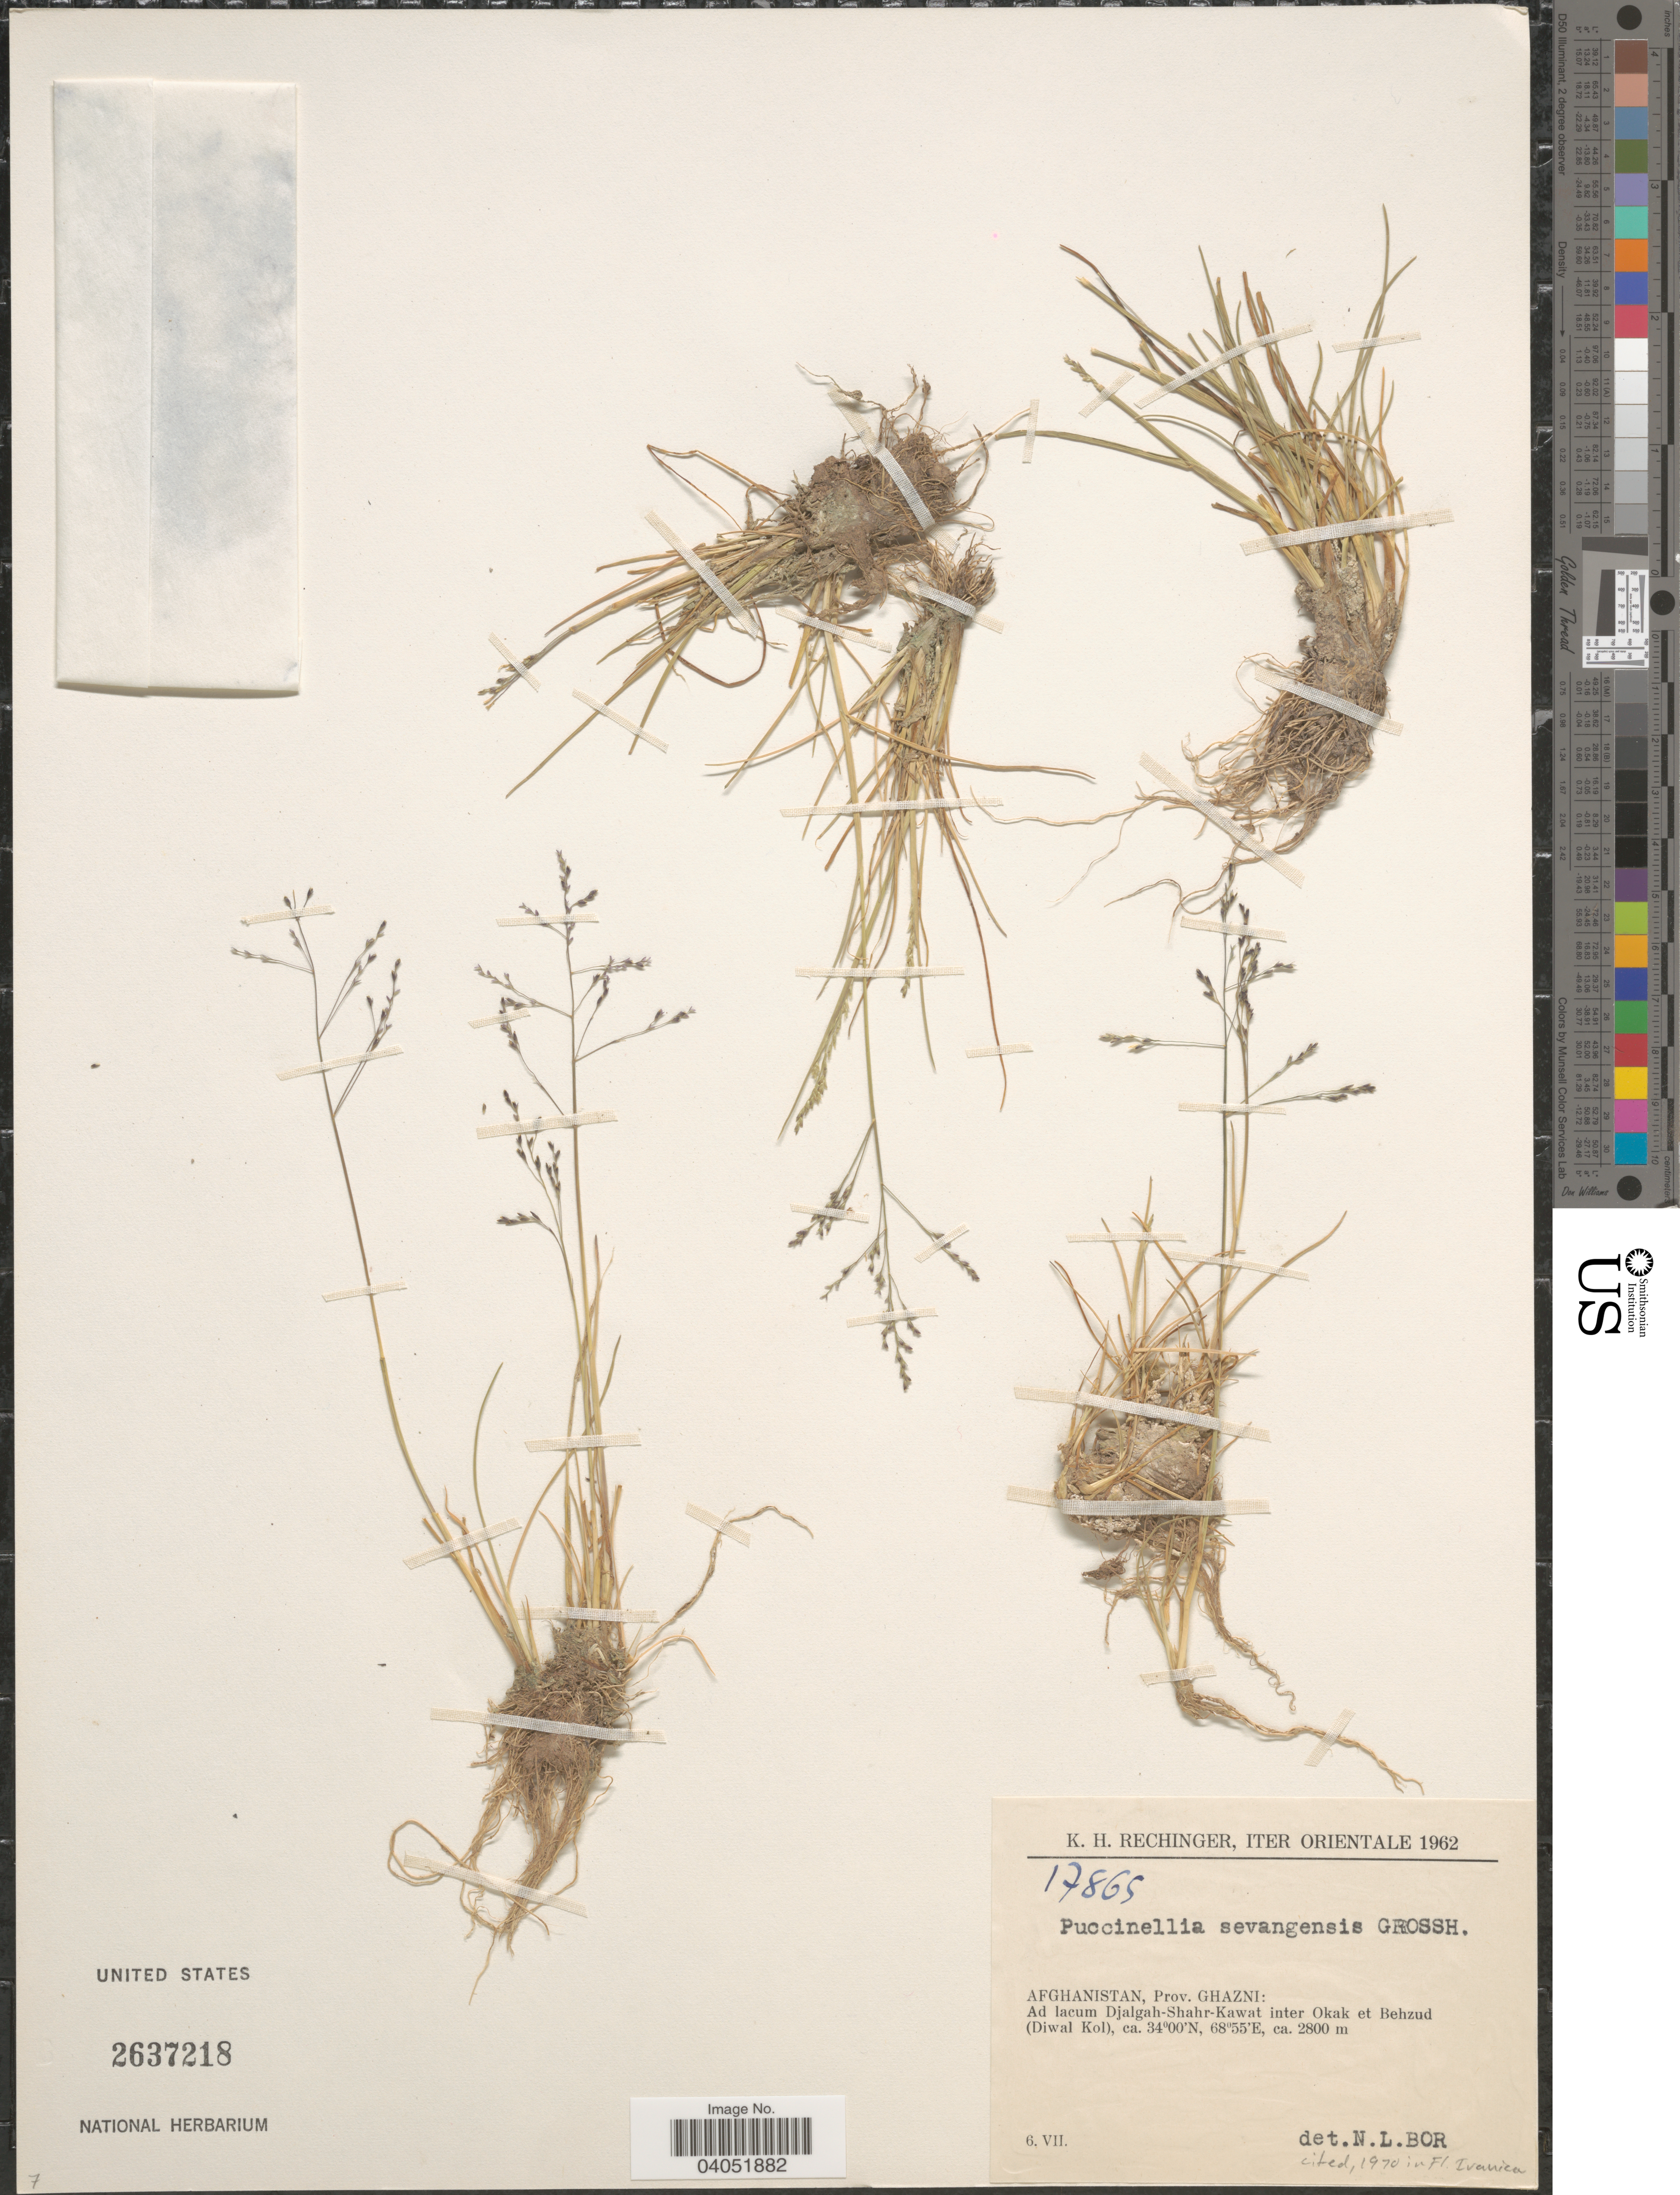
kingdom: Plantae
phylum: Tracheophyta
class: Liliopsida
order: Poales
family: Poaceae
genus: Puccinellia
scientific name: Puccinellia distans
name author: (Jacq.) Parl.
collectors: K. H. Rechinger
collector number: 17865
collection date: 1962-07-06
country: Afghanistan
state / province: Ghazni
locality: Iter Orientale. Ad lacum Djalgah-Shahr-Kawat inter Okak et Behzud (Diwal Kol).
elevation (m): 2800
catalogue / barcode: US 2637218